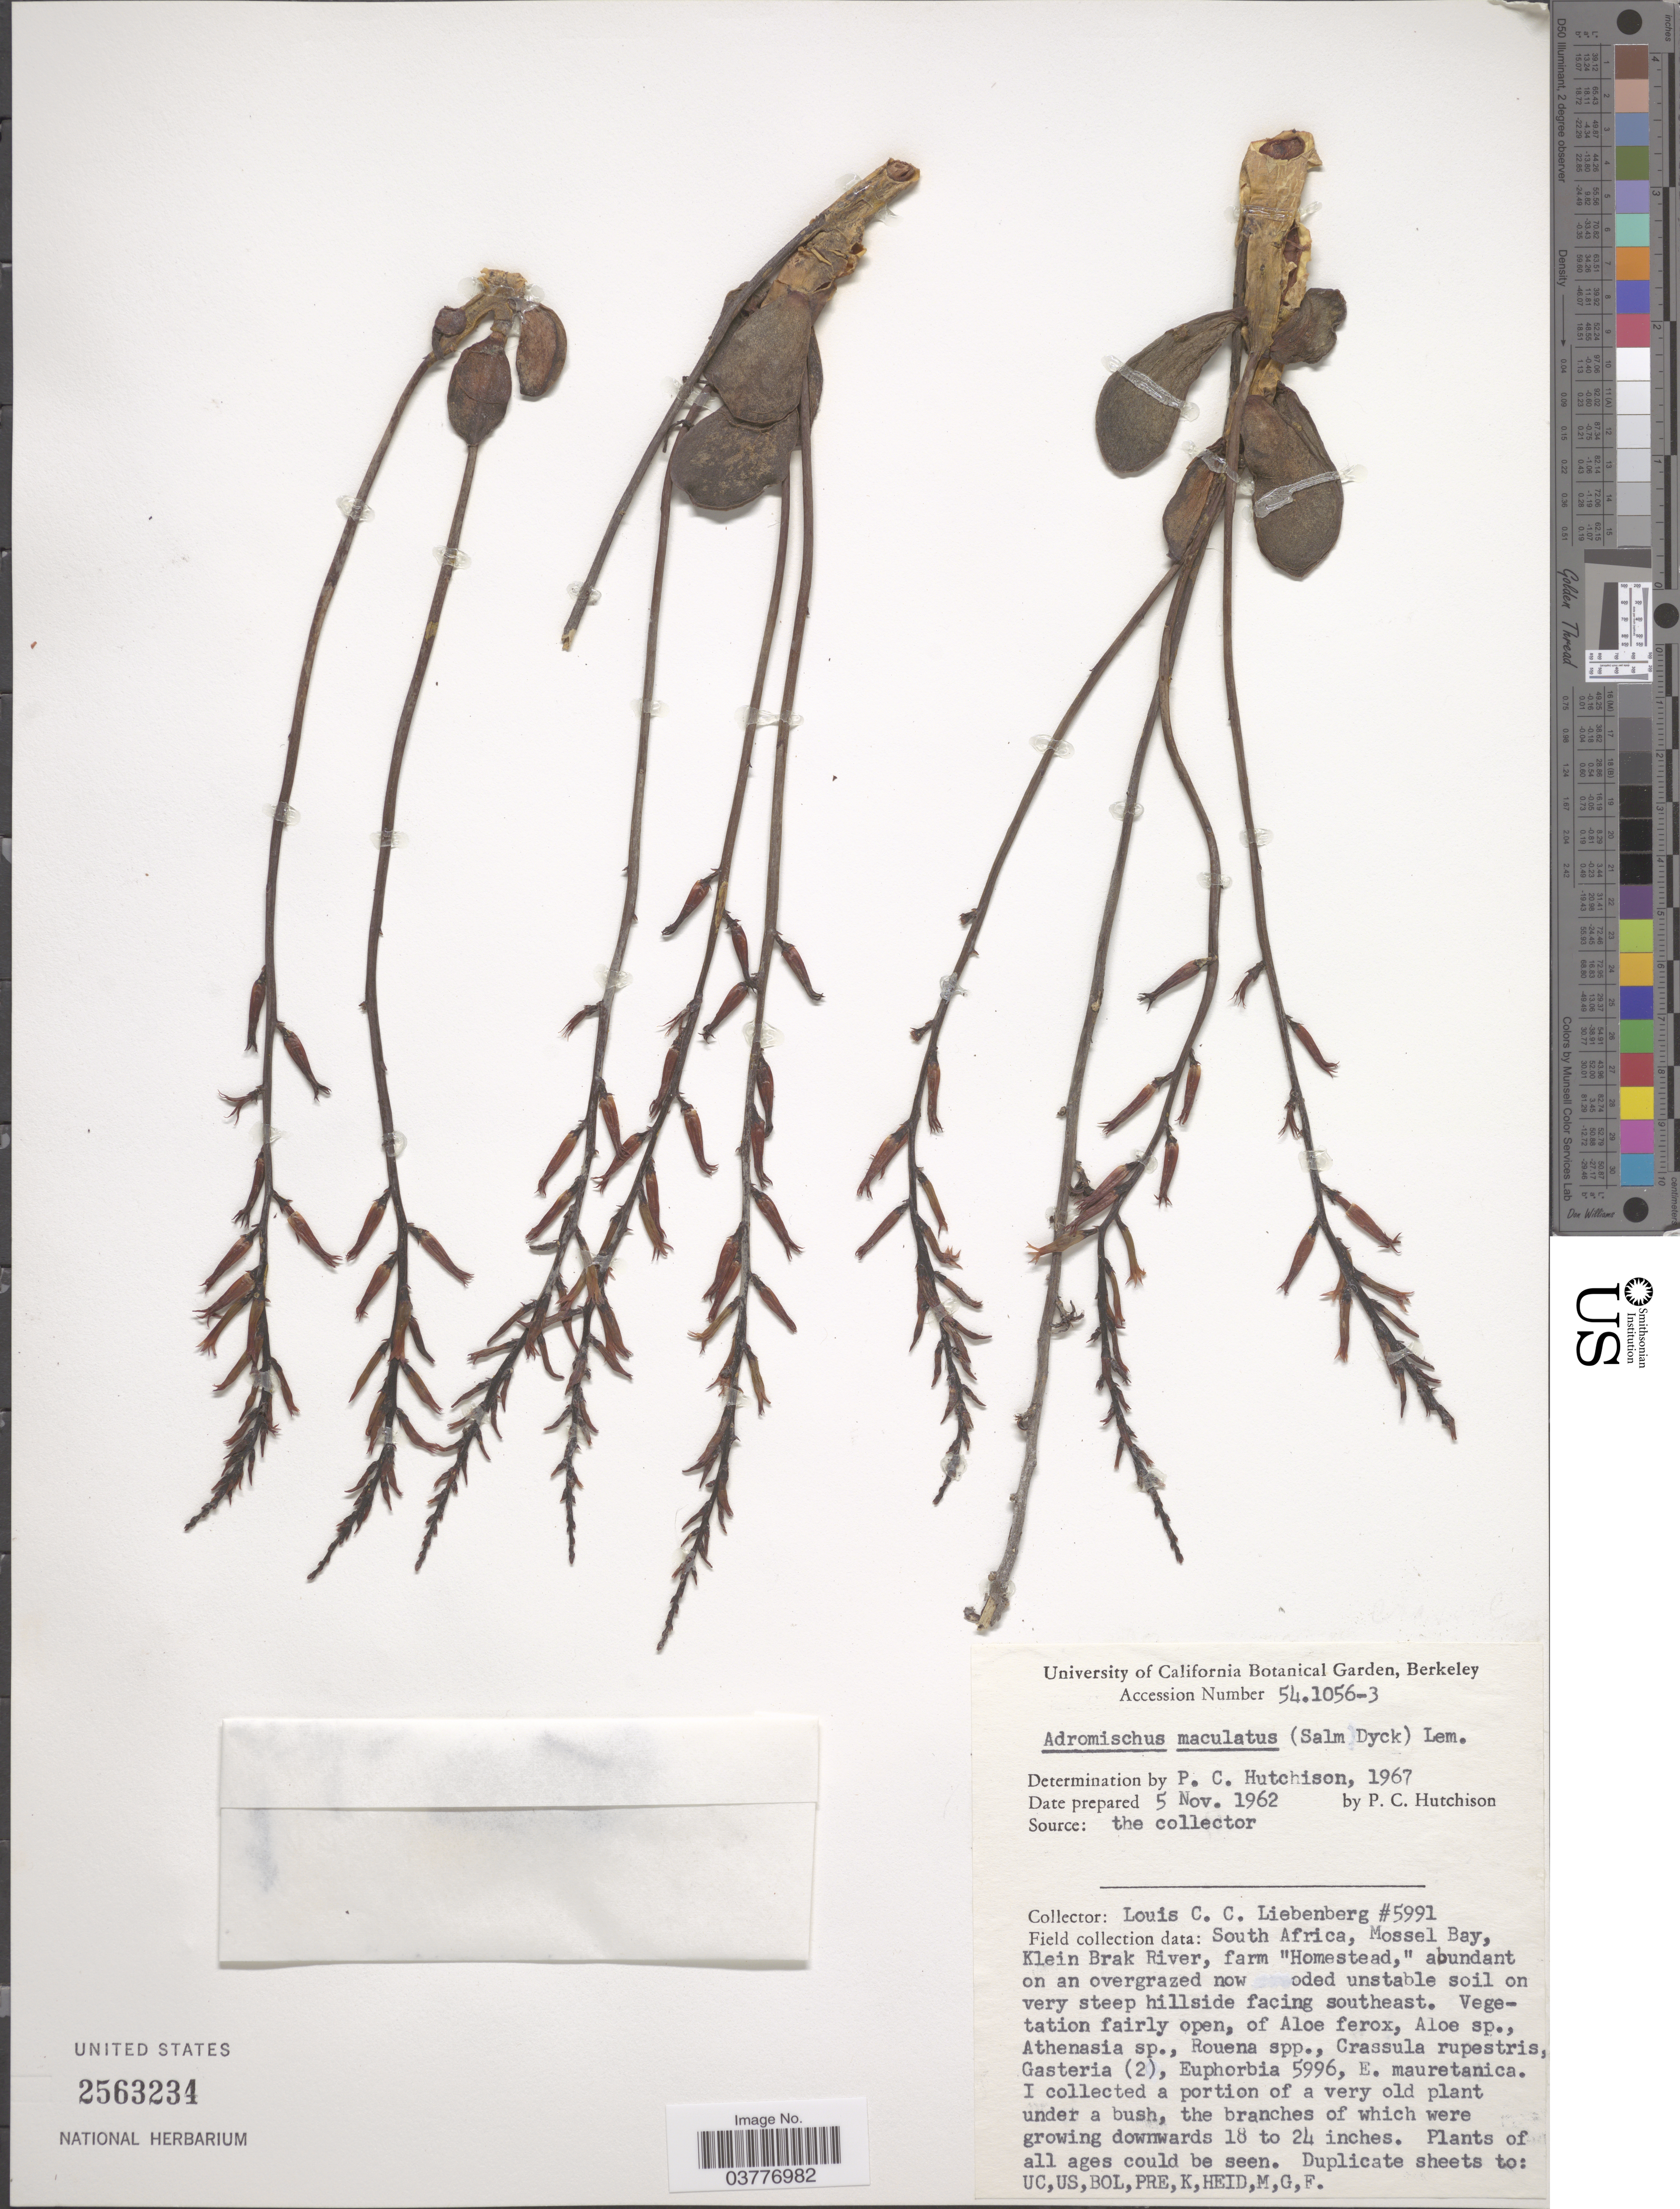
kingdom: Plantae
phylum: Tracheophyta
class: Magnoliopsida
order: Saxifragales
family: Crassulaceae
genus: Adromischus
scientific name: Adromischus maculatus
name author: (Salm-Dyck) Lem.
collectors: P. C. Hutchison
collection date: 1962-11-05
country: United States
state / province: California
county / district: Alameda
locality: University of California Botanical Garden, Berkeley.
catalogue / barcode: US 2563234